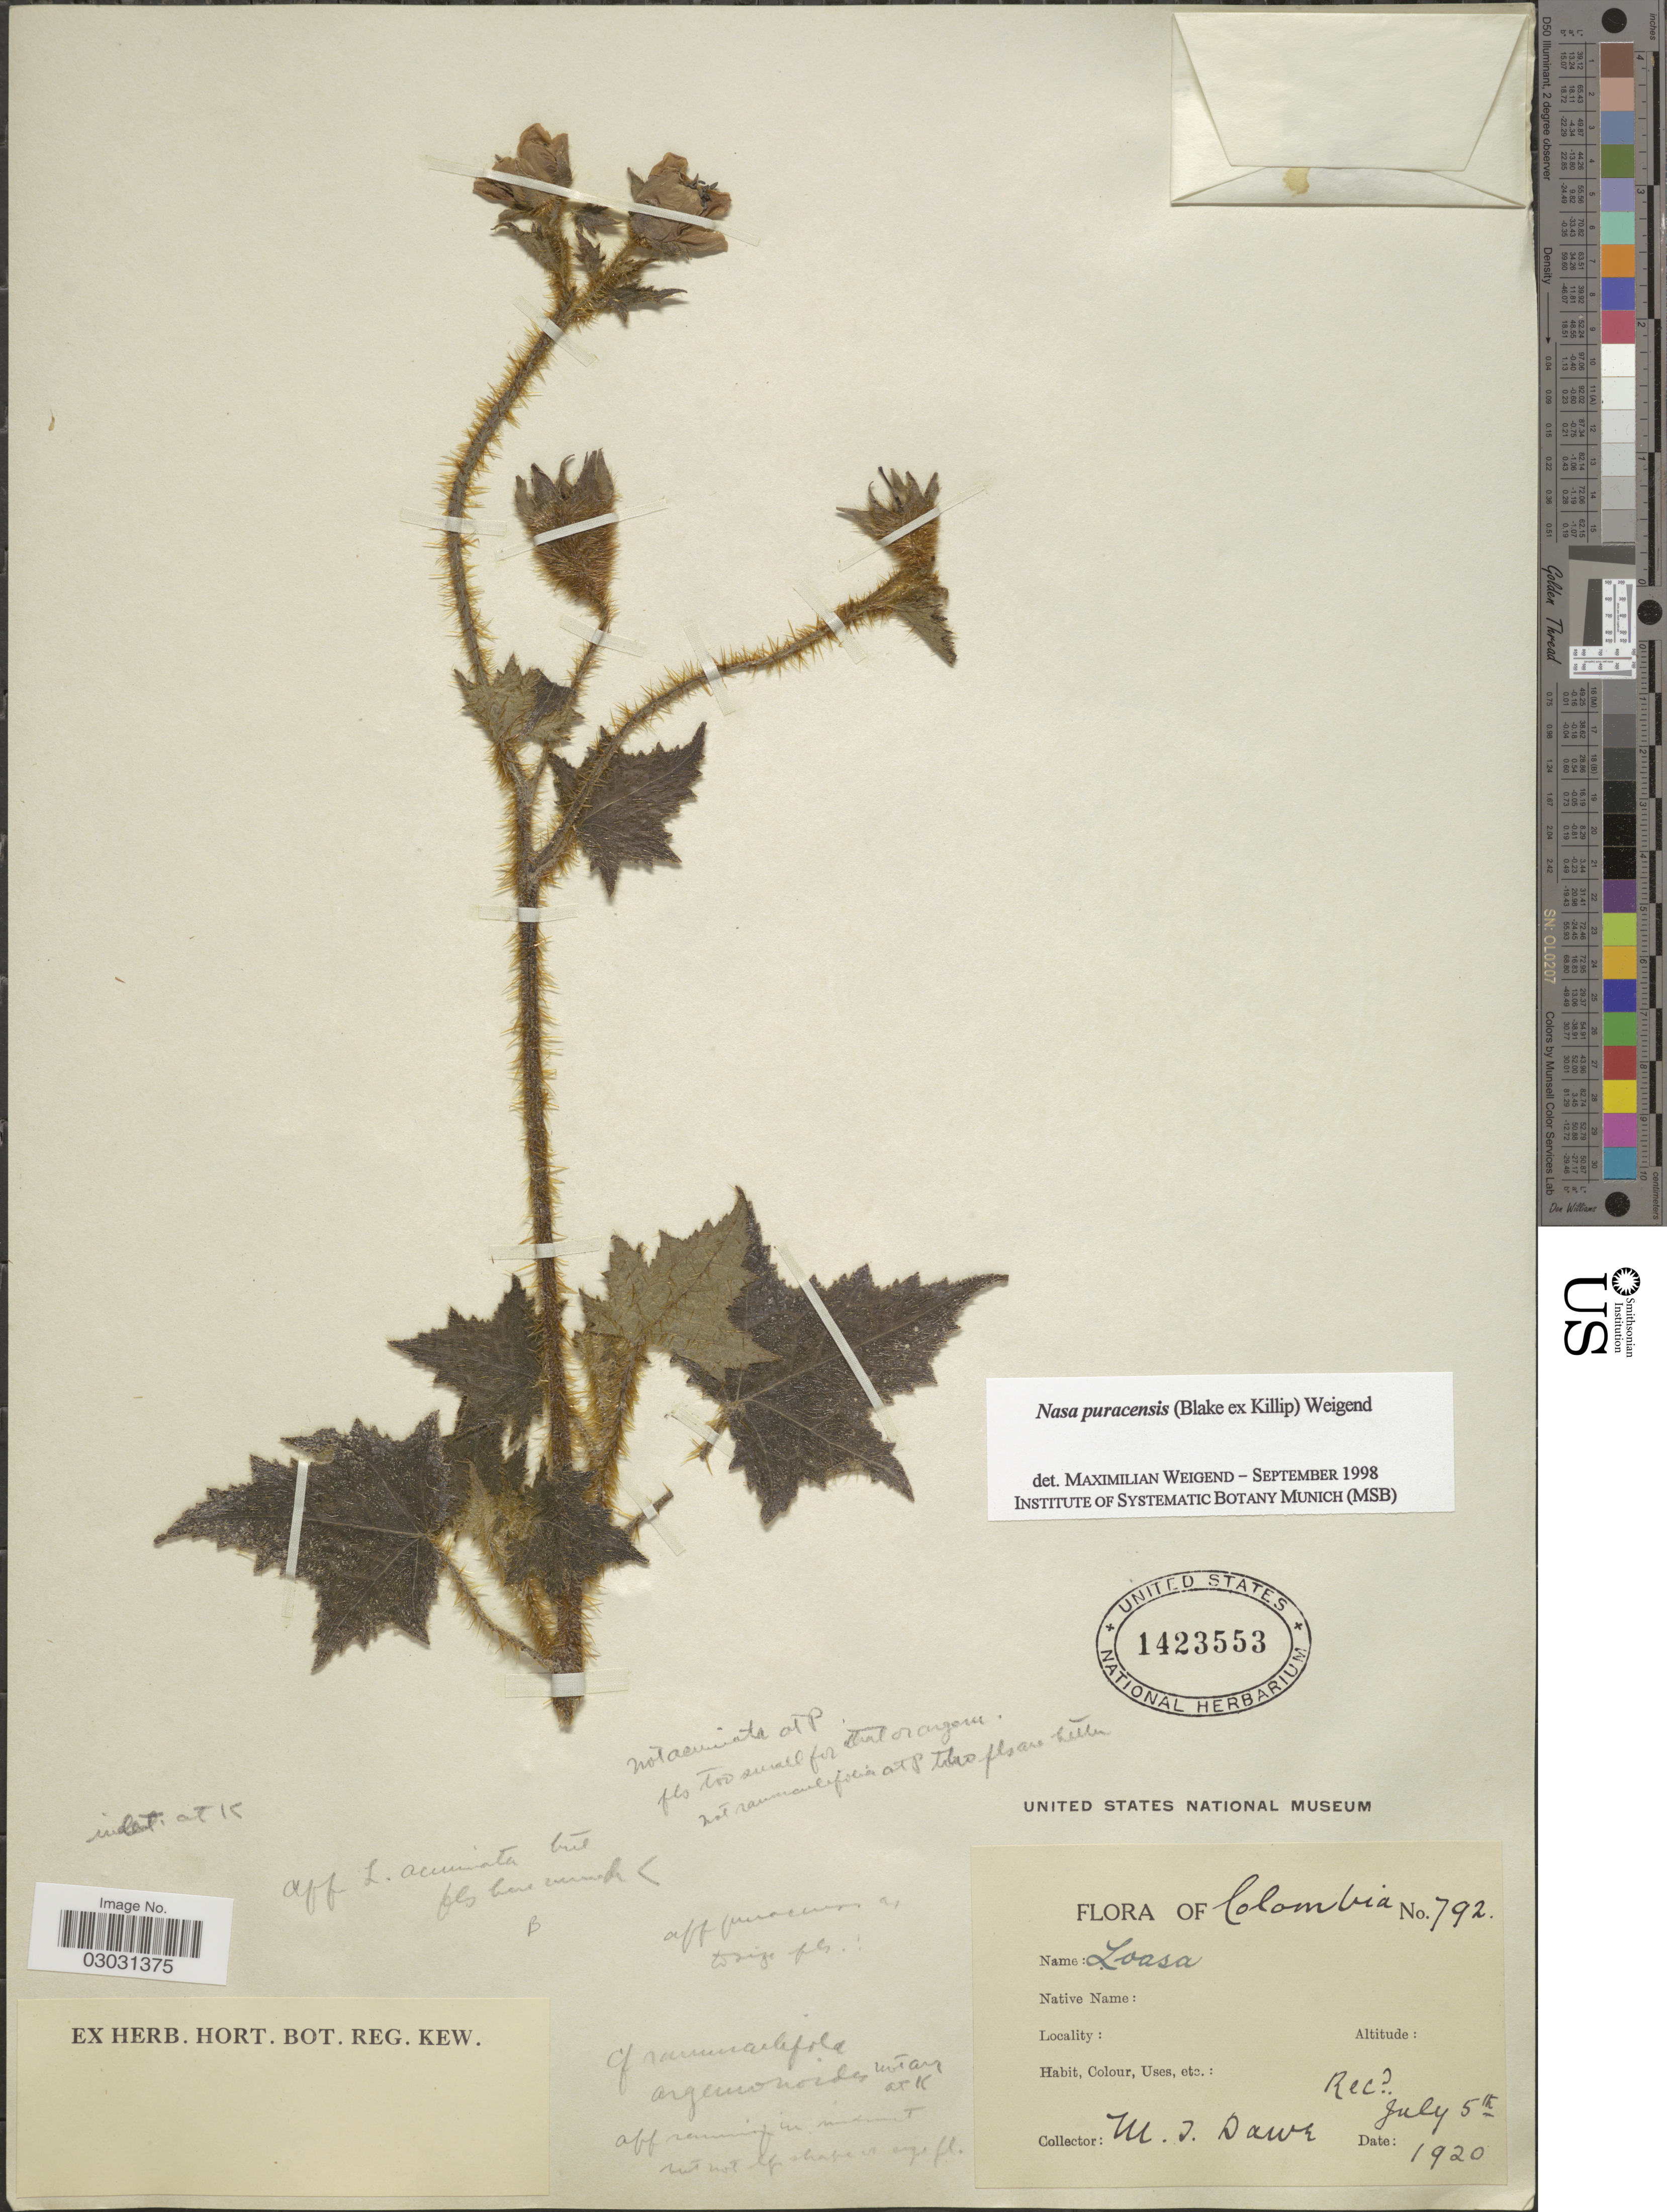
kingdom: Plantae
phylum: Tracheophyta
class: Magnoliopsida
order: Cornales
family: Loasaceae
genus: Nasa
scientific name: Nasa puracensis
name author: (Killip) Weigend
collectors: M. T. Dawe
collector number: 792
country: Colombia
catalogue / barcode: US 1423553